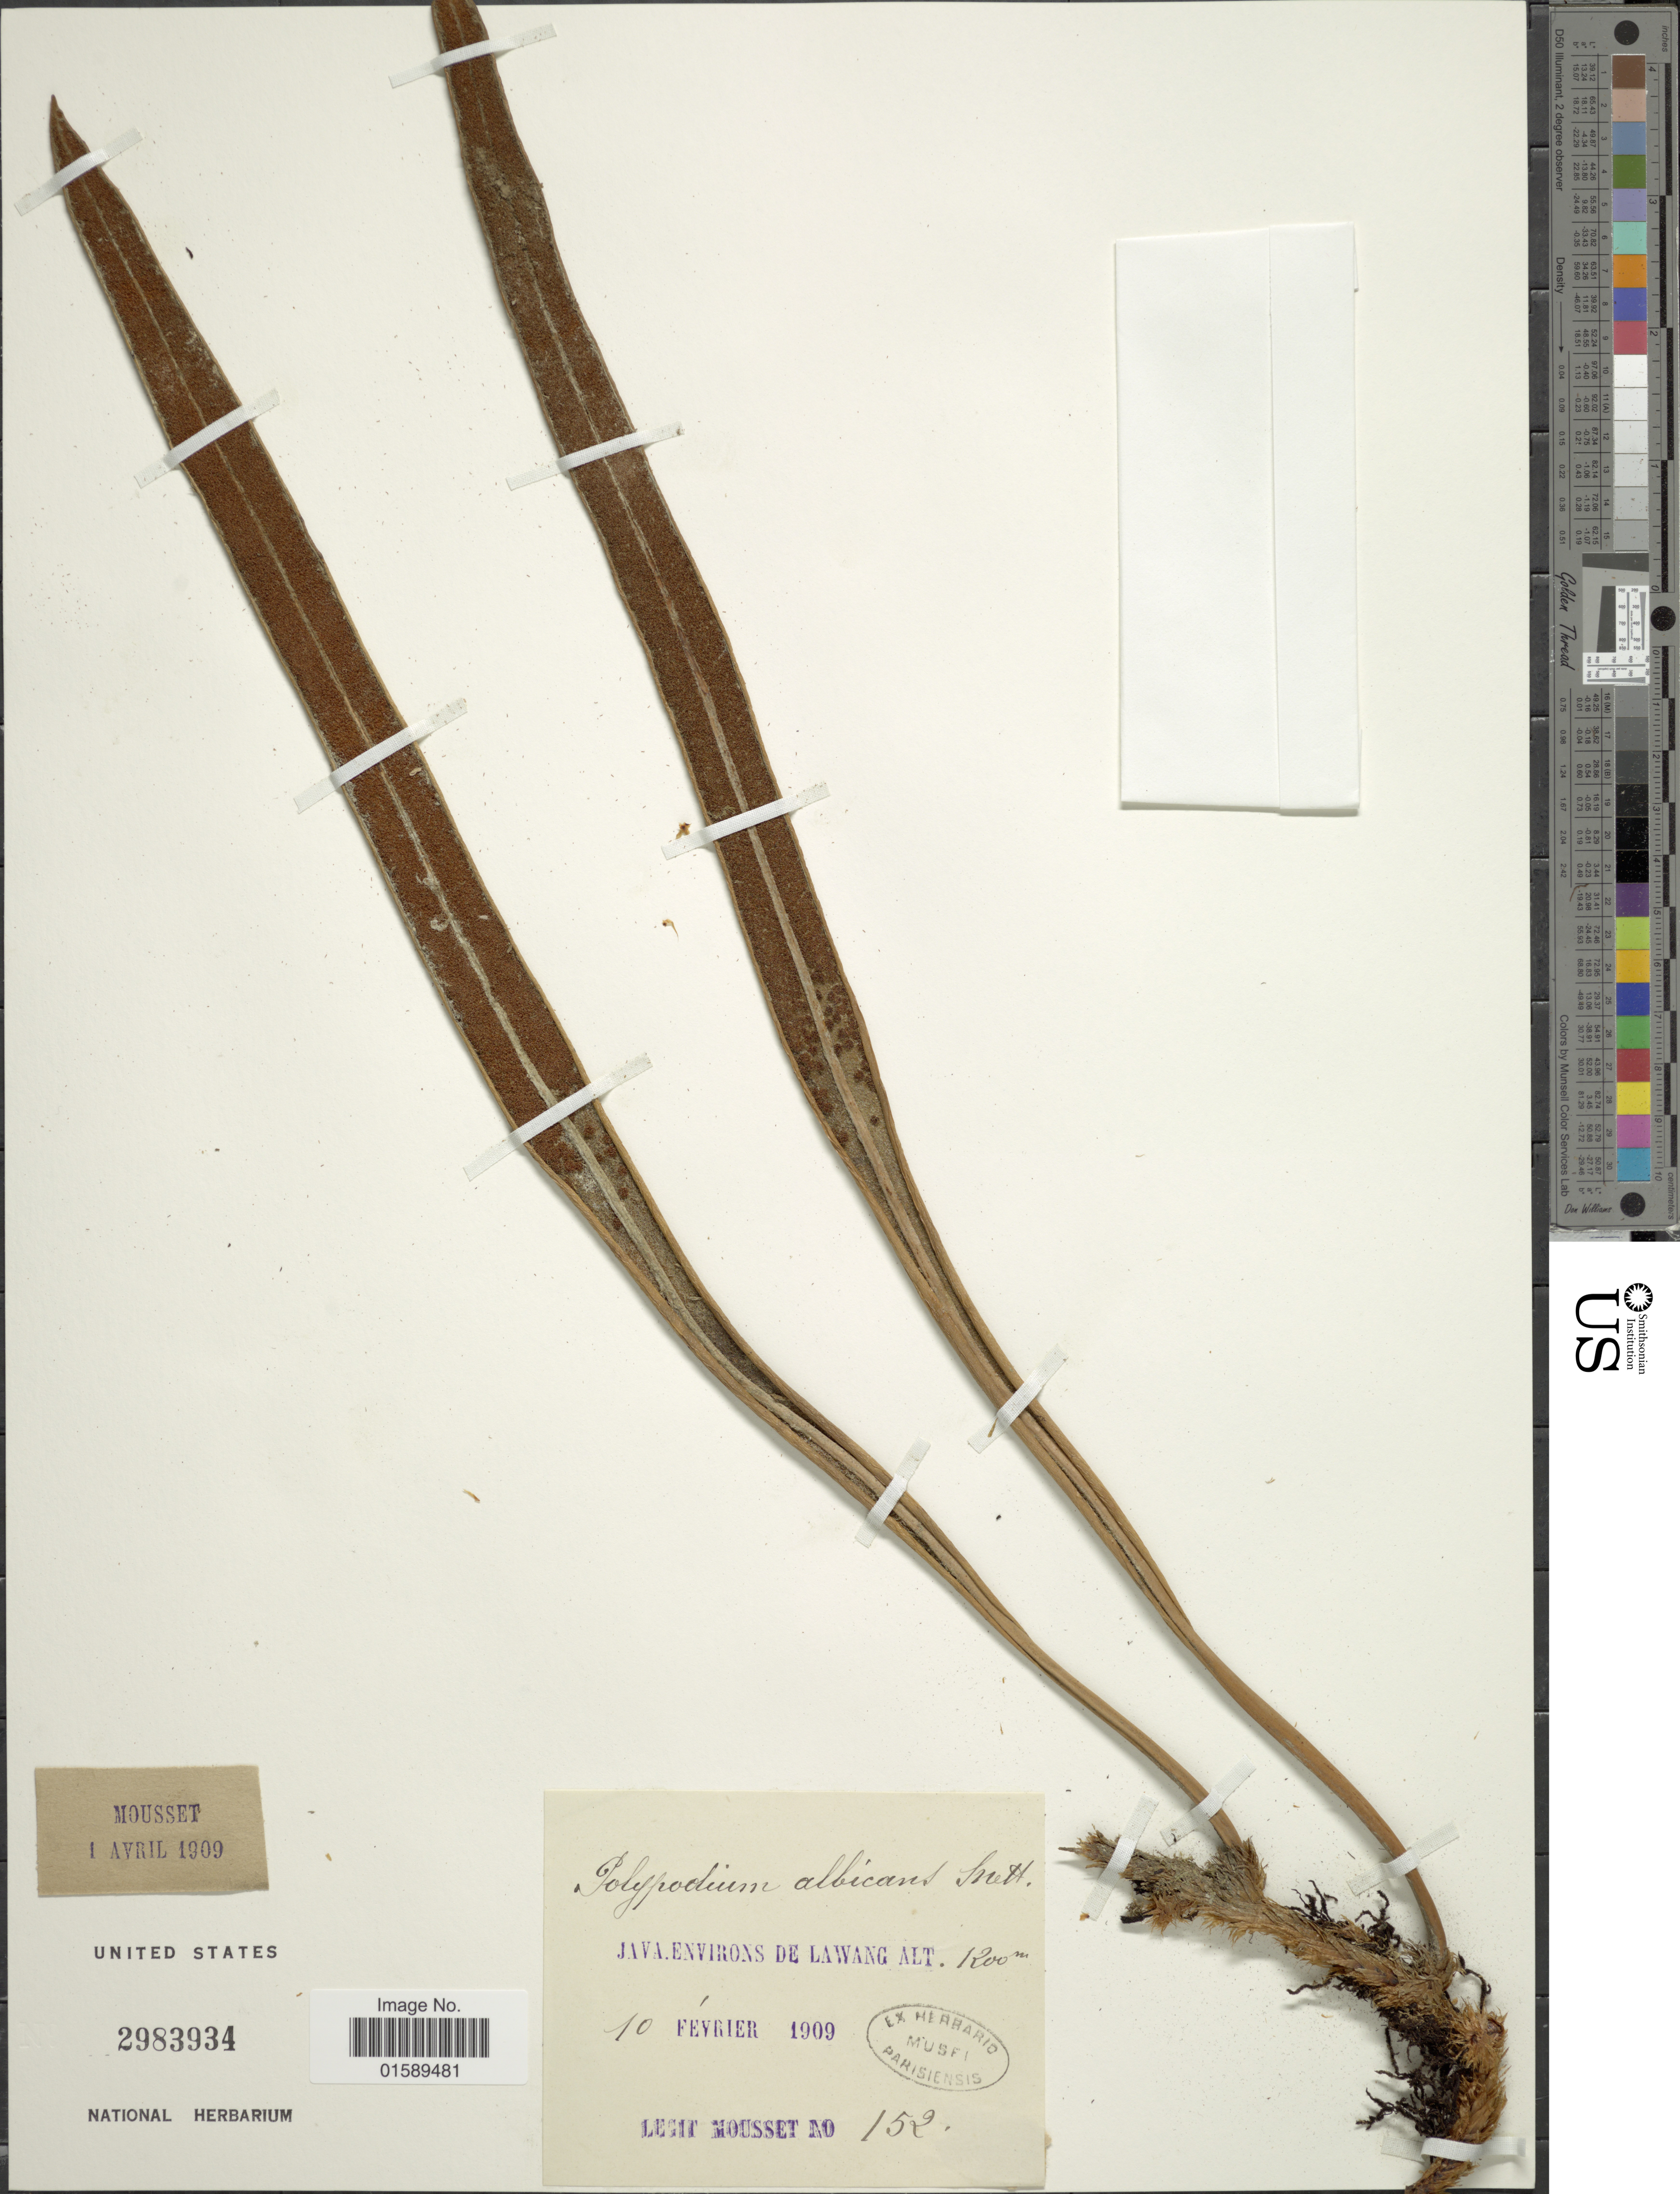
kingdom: Plantae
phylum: Tracheophyta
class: Polypodiopsida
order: Polypodiales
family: Polypodiaceae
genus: Pyrrosia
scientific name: Pyrrosia albicans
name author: (Blume) Ching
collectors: Mousset, --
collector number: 152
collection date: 1909-02-10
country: Indonesia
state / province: Java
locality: Java. Environs de Lawang.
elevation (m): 1200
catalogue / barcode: US 2983934